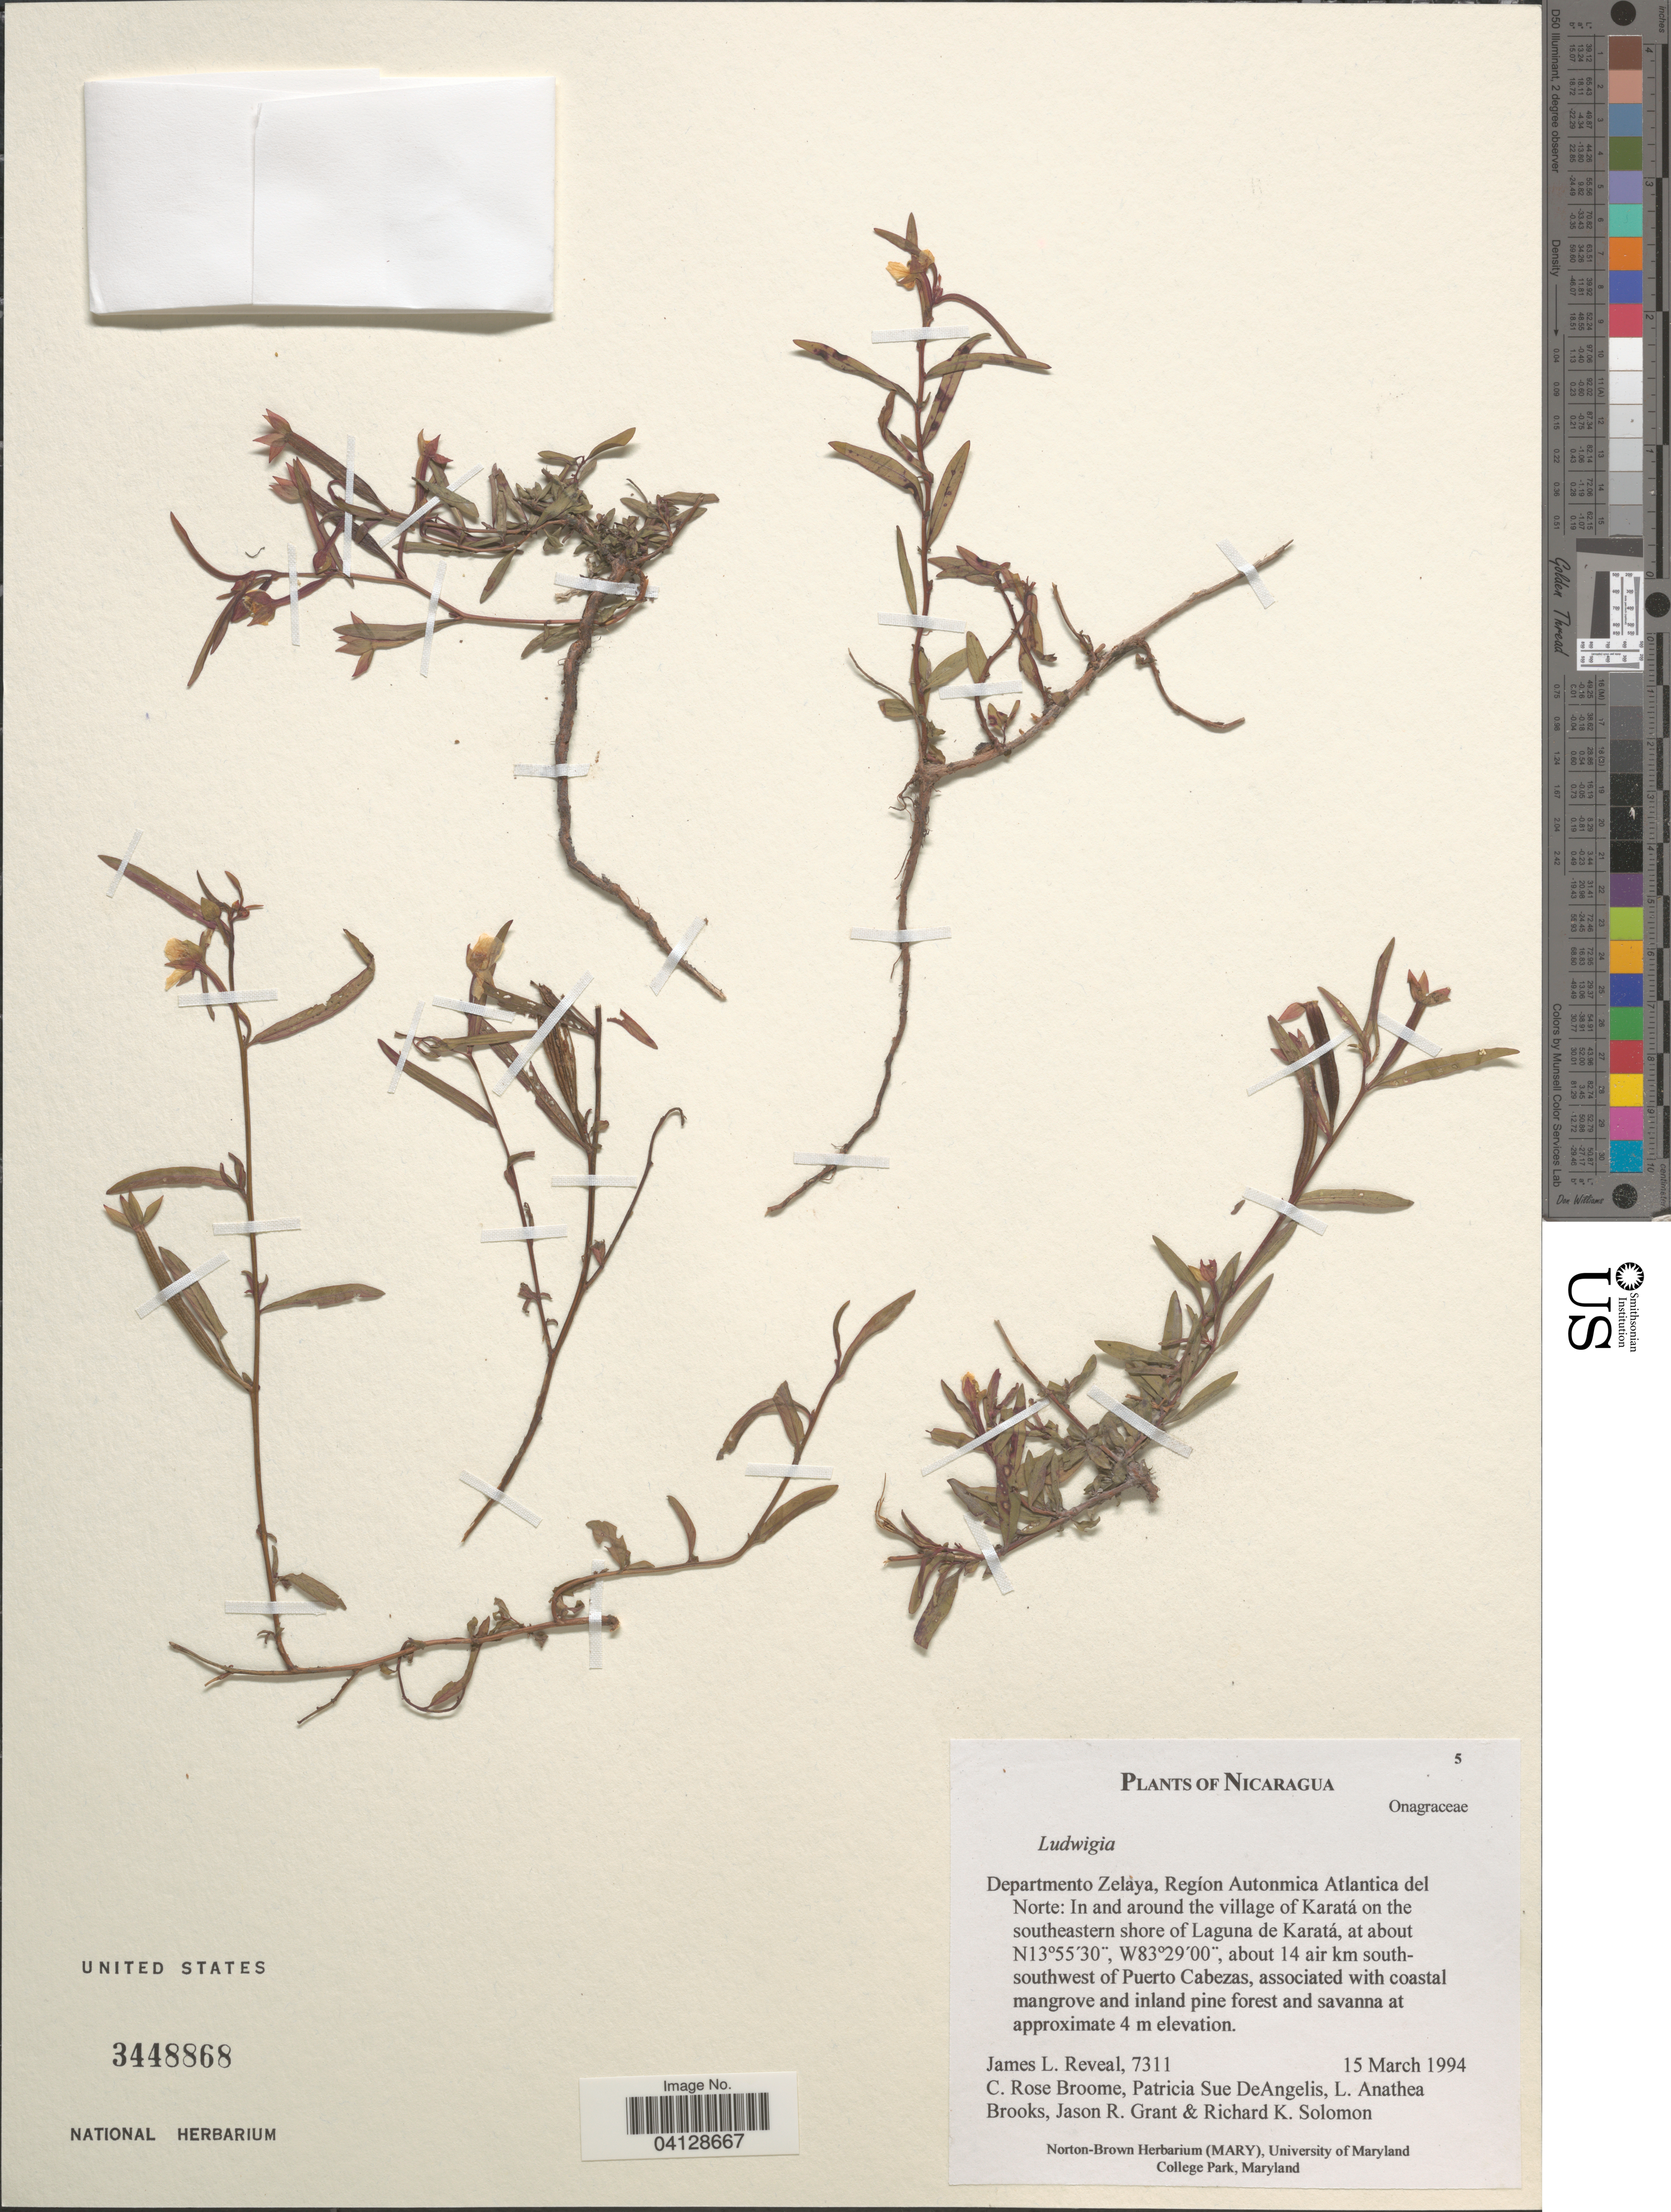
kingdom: Plantae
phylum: Tracheophyta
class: Magnoliopsida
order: Myrtales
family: Onagraceae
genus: Ludwigia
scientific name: Ludwigia sp.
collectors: J. L. Reveal, C. R. Broome, P. DeAngelis, L. Brooks & et al.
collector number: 7311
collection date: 1994-03-15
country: Nicaragua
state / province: Atlántico Norte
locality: Departmento Zelaya, Regíon Autonmica Atlantica del Norte: In and around the village of Karatá on the southeastern shore of Laguna de Karatá, about 14 air km south-southwest of Puerto Cabezas.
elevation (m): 4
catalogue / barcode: US 3448868